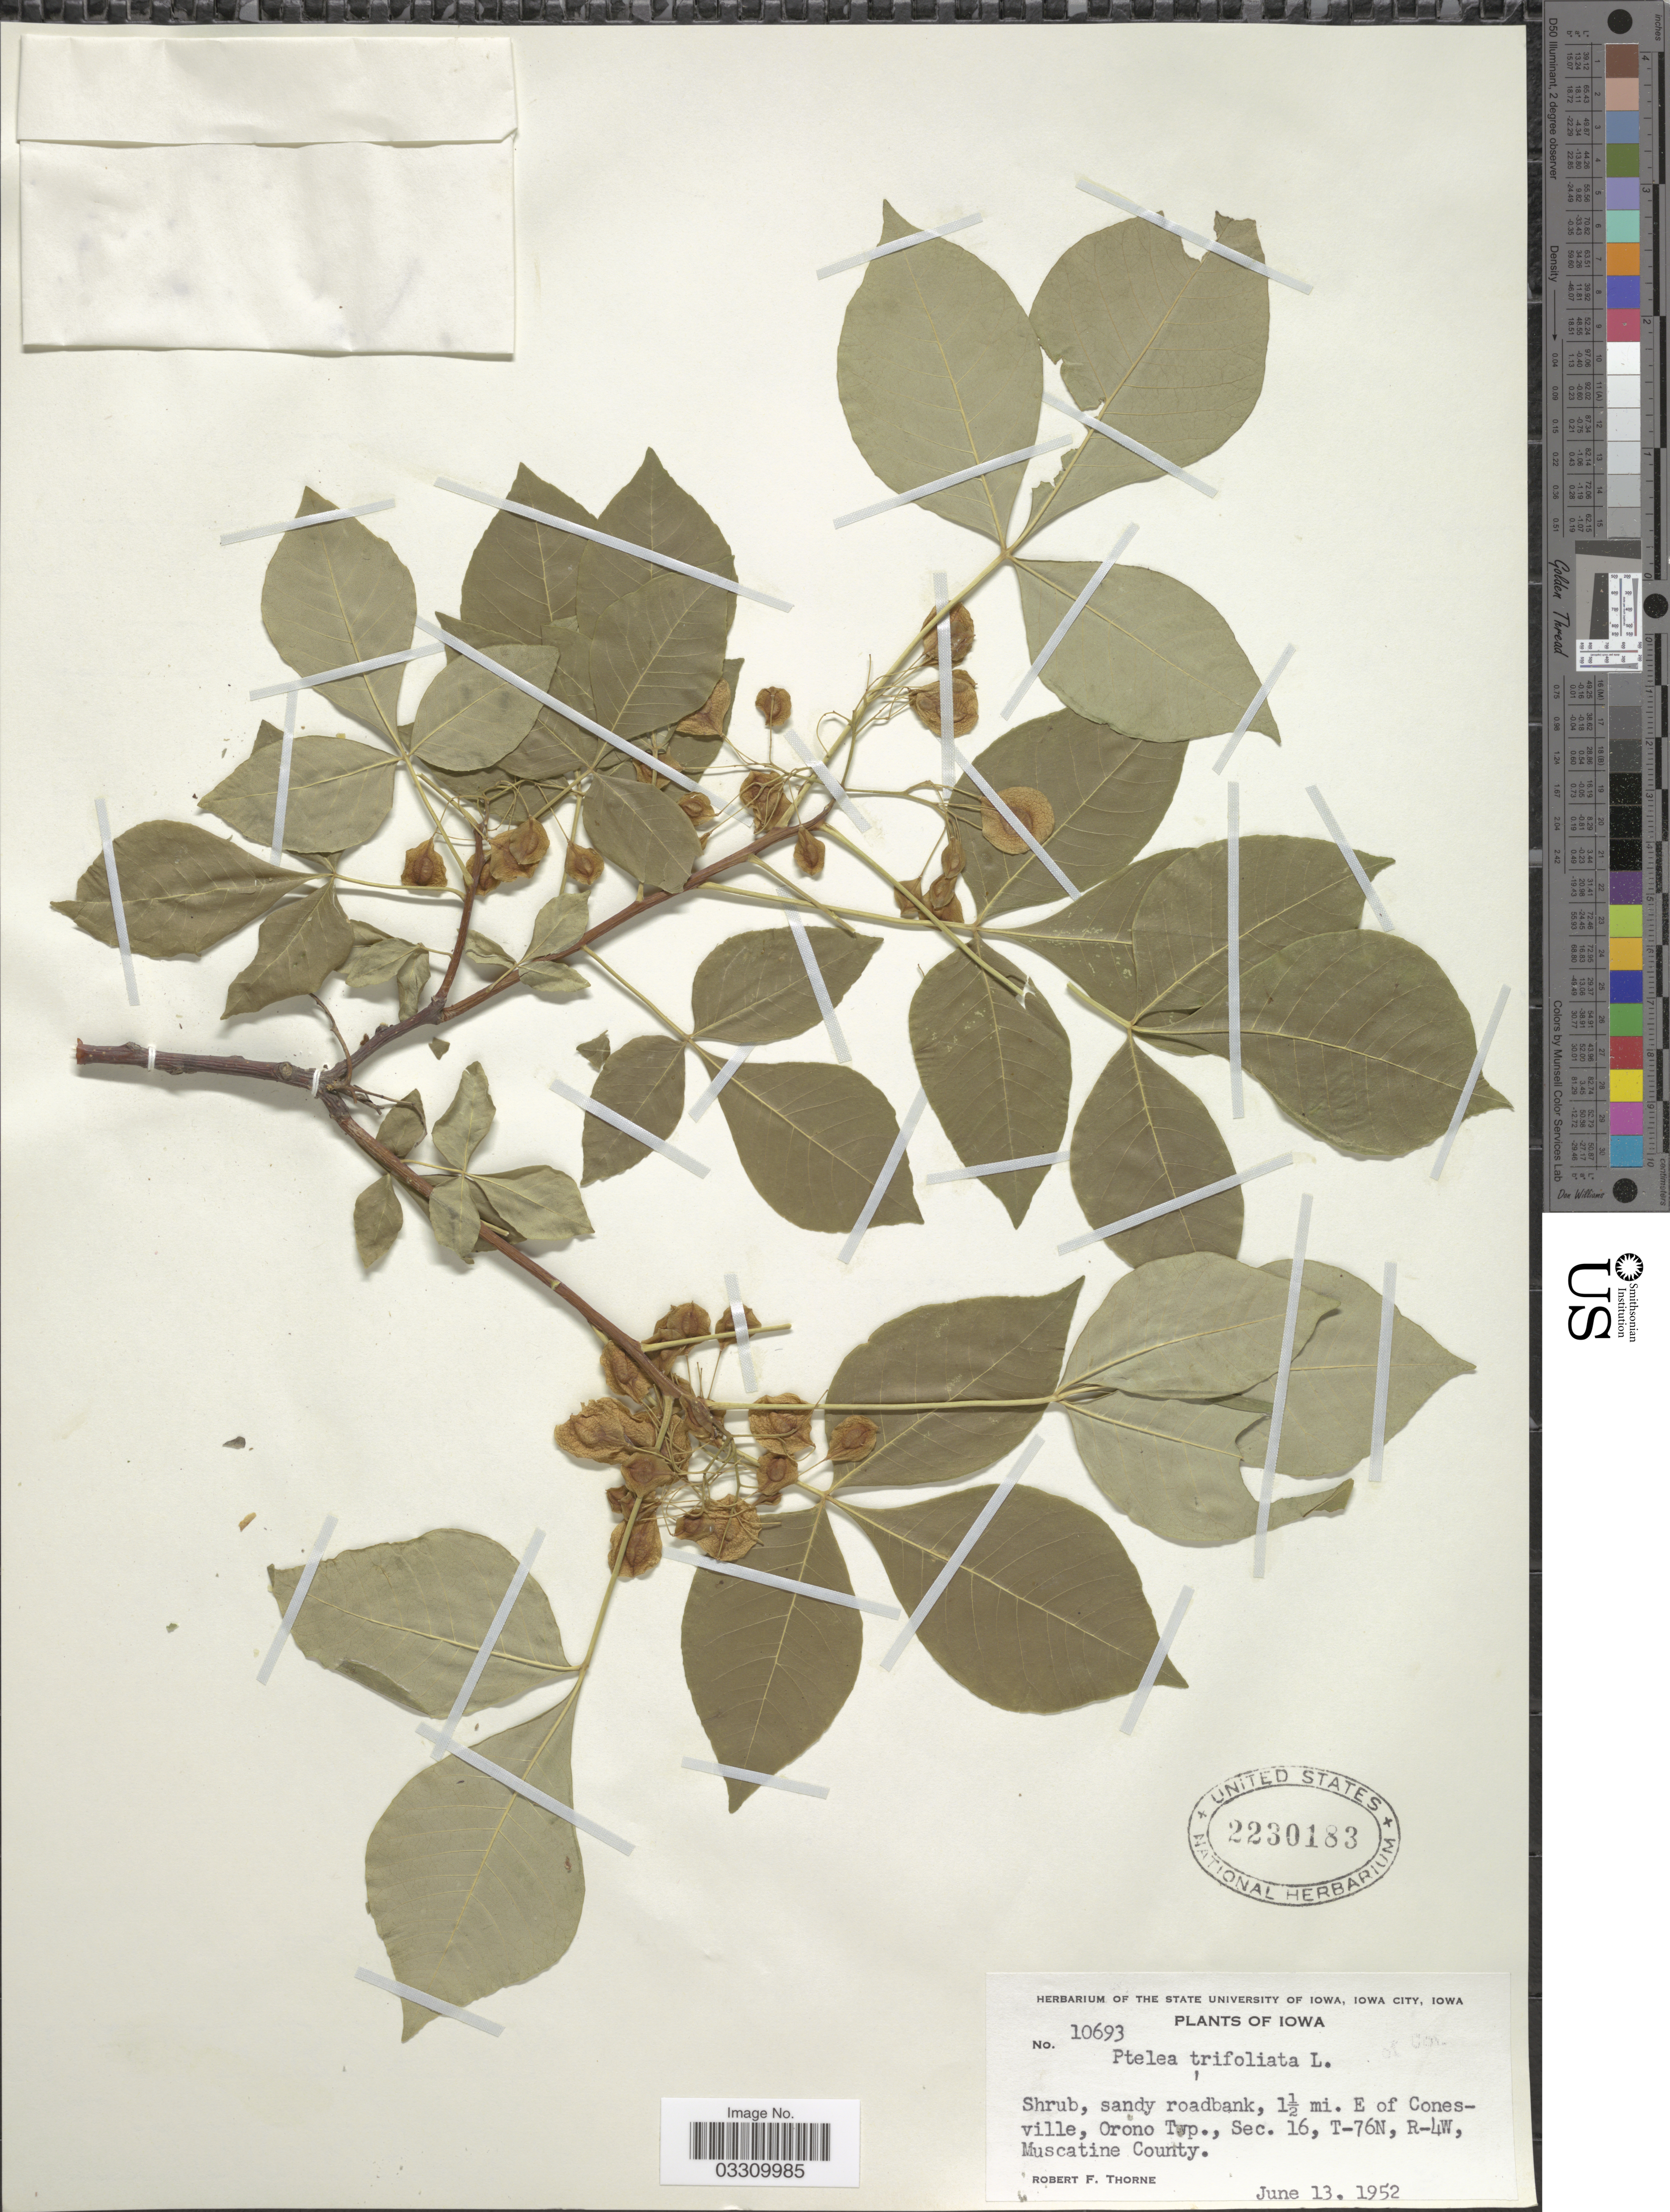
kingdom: Plantae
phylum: Tracheophyta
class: Magnoliopsida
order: Sapindales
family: Rutaceae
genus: Ptelea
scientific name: Ptelea trifoliata subsp. trifoliata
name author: L.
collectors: R. F. Thorne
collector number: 10693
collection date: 1952-06-13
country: United States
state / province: Iowa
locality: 1½ mi. E of Conesville, Orono Twp., Sec. 16, T-76N, R-4W, Muscatine County.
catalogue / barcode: US 2230183